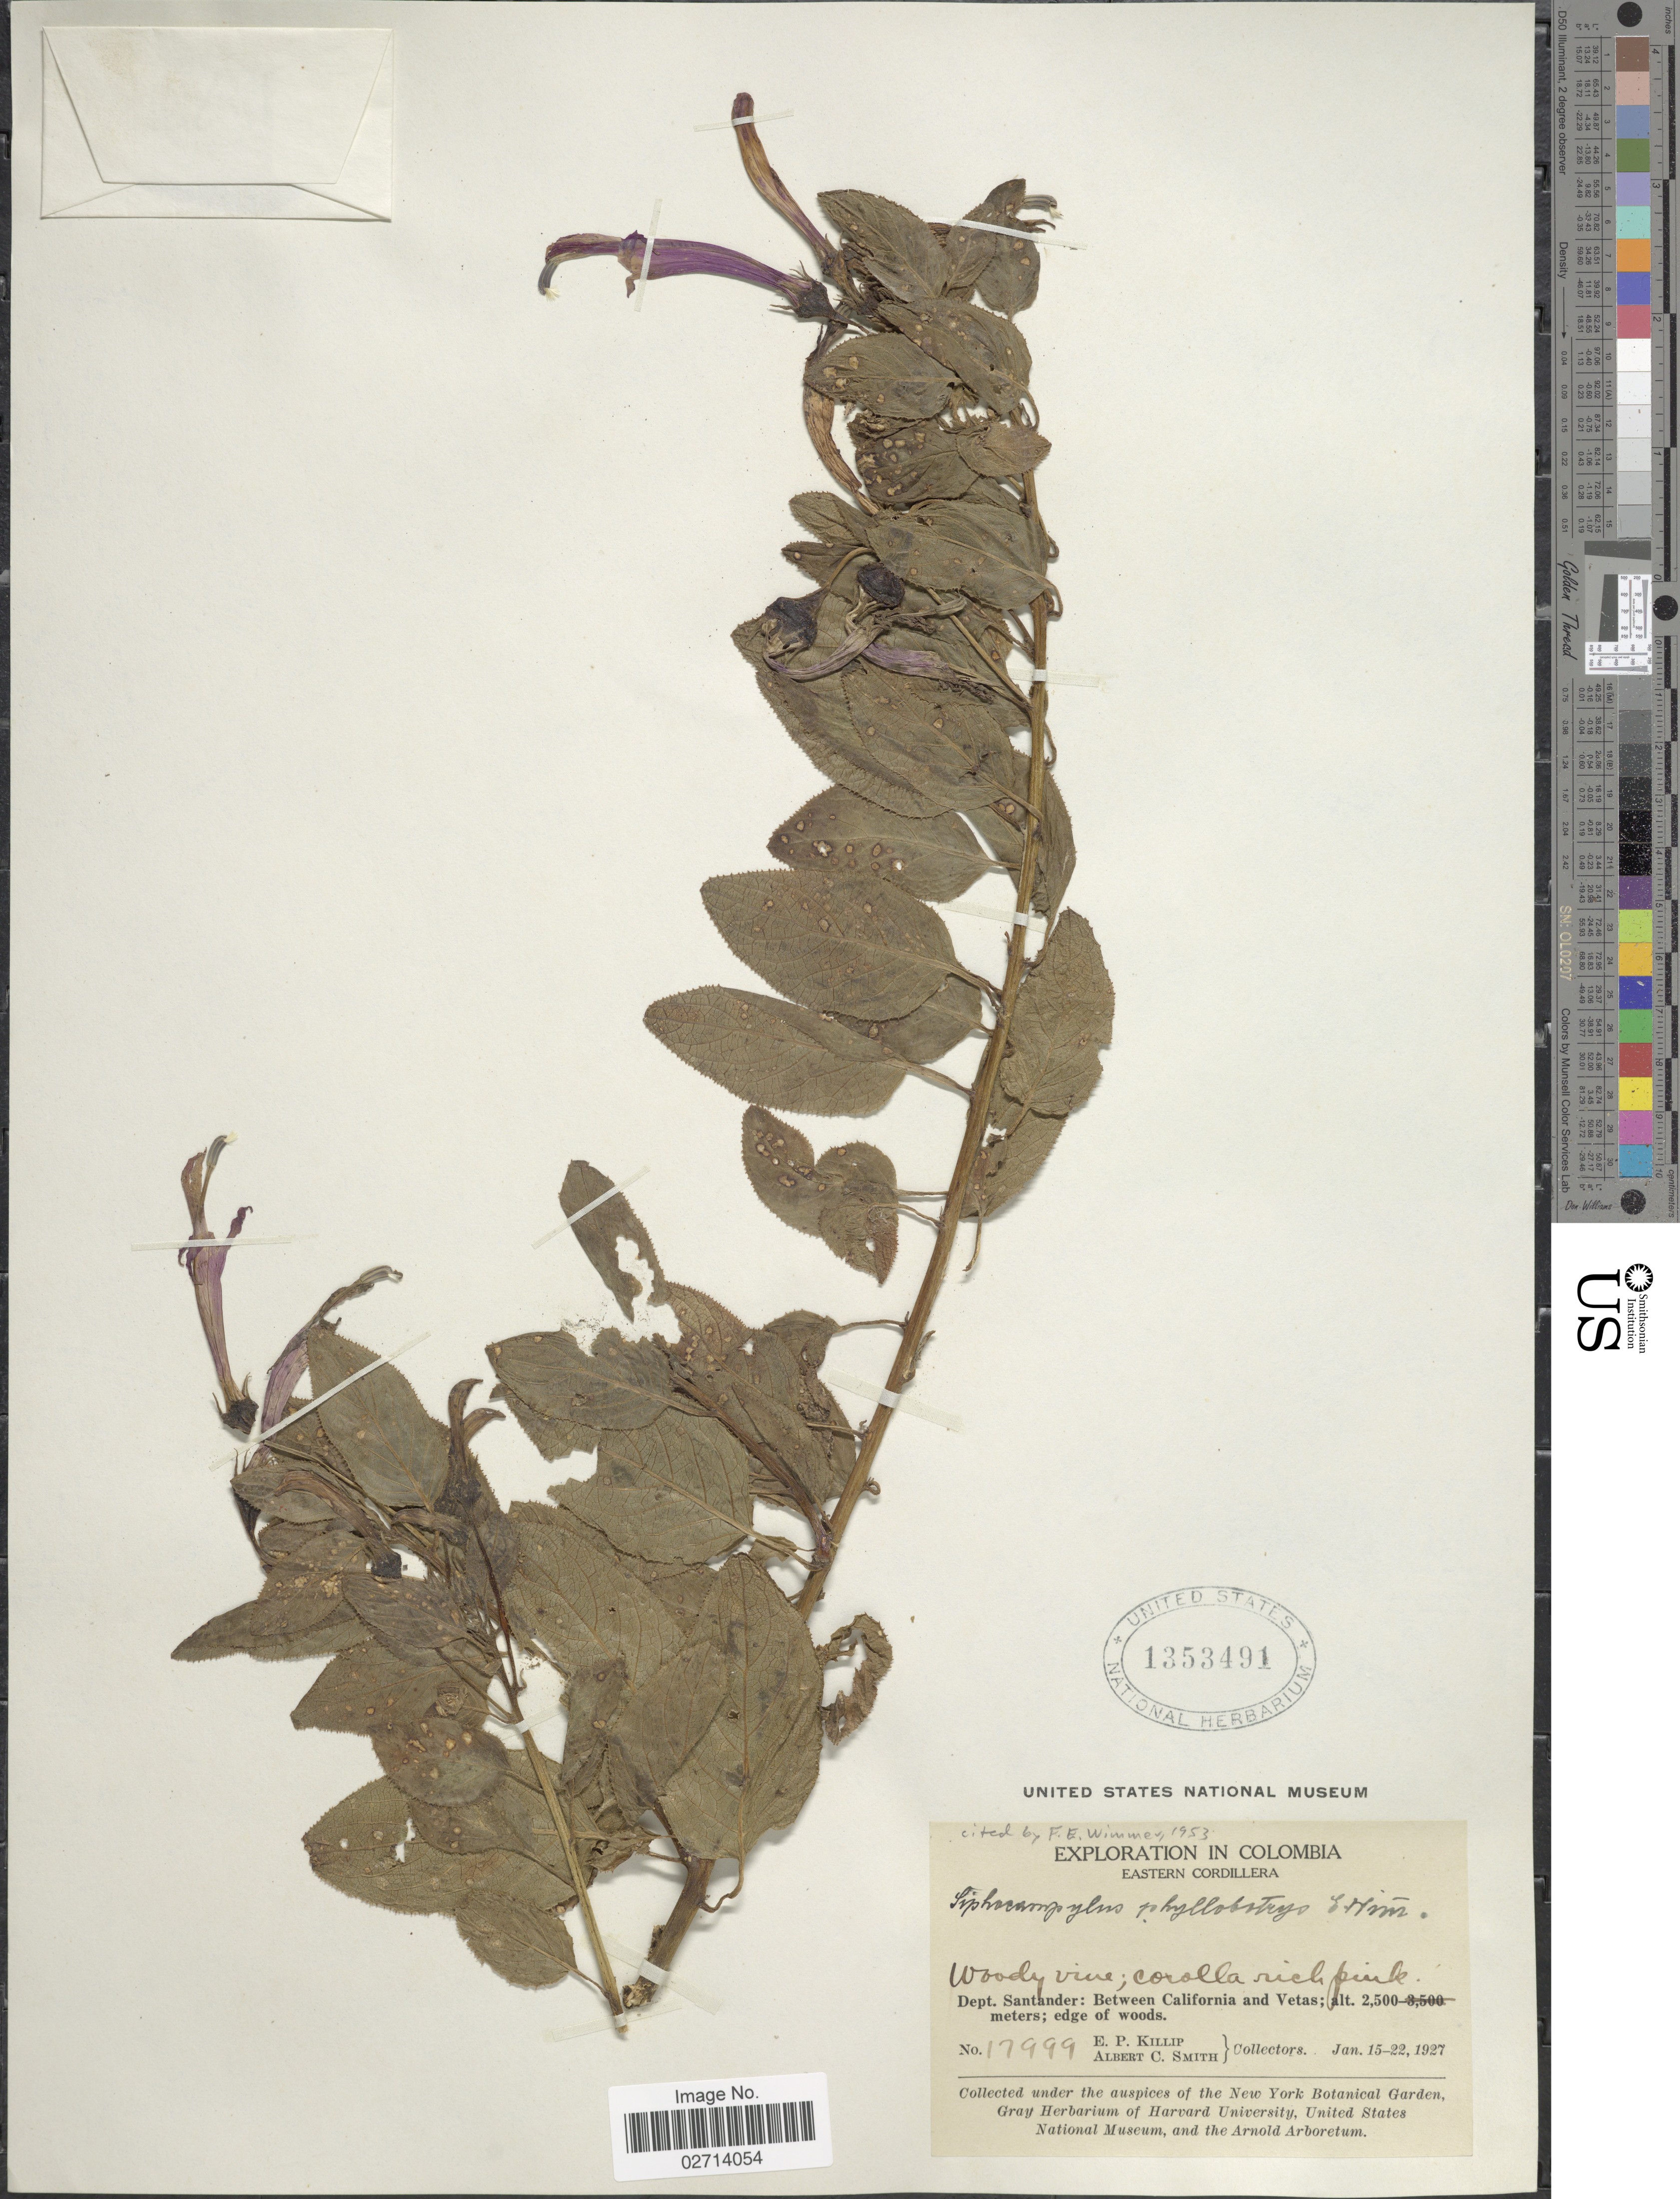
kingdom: Plantae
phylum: Tracheophyta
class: Magnoliopsida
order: Asterales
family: Campanulaceae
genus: Siphocampylus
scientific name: Siphocampylus phyllobotrys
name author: E. Wimm.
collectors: E. P. Killip & A. C. Smith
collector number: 17999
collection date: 1927-01-15/1927-01-22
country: Colombia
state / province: Santander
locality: Eastern Cordillera. Between California and Vetas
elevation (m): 2500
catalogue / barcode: US 1353491